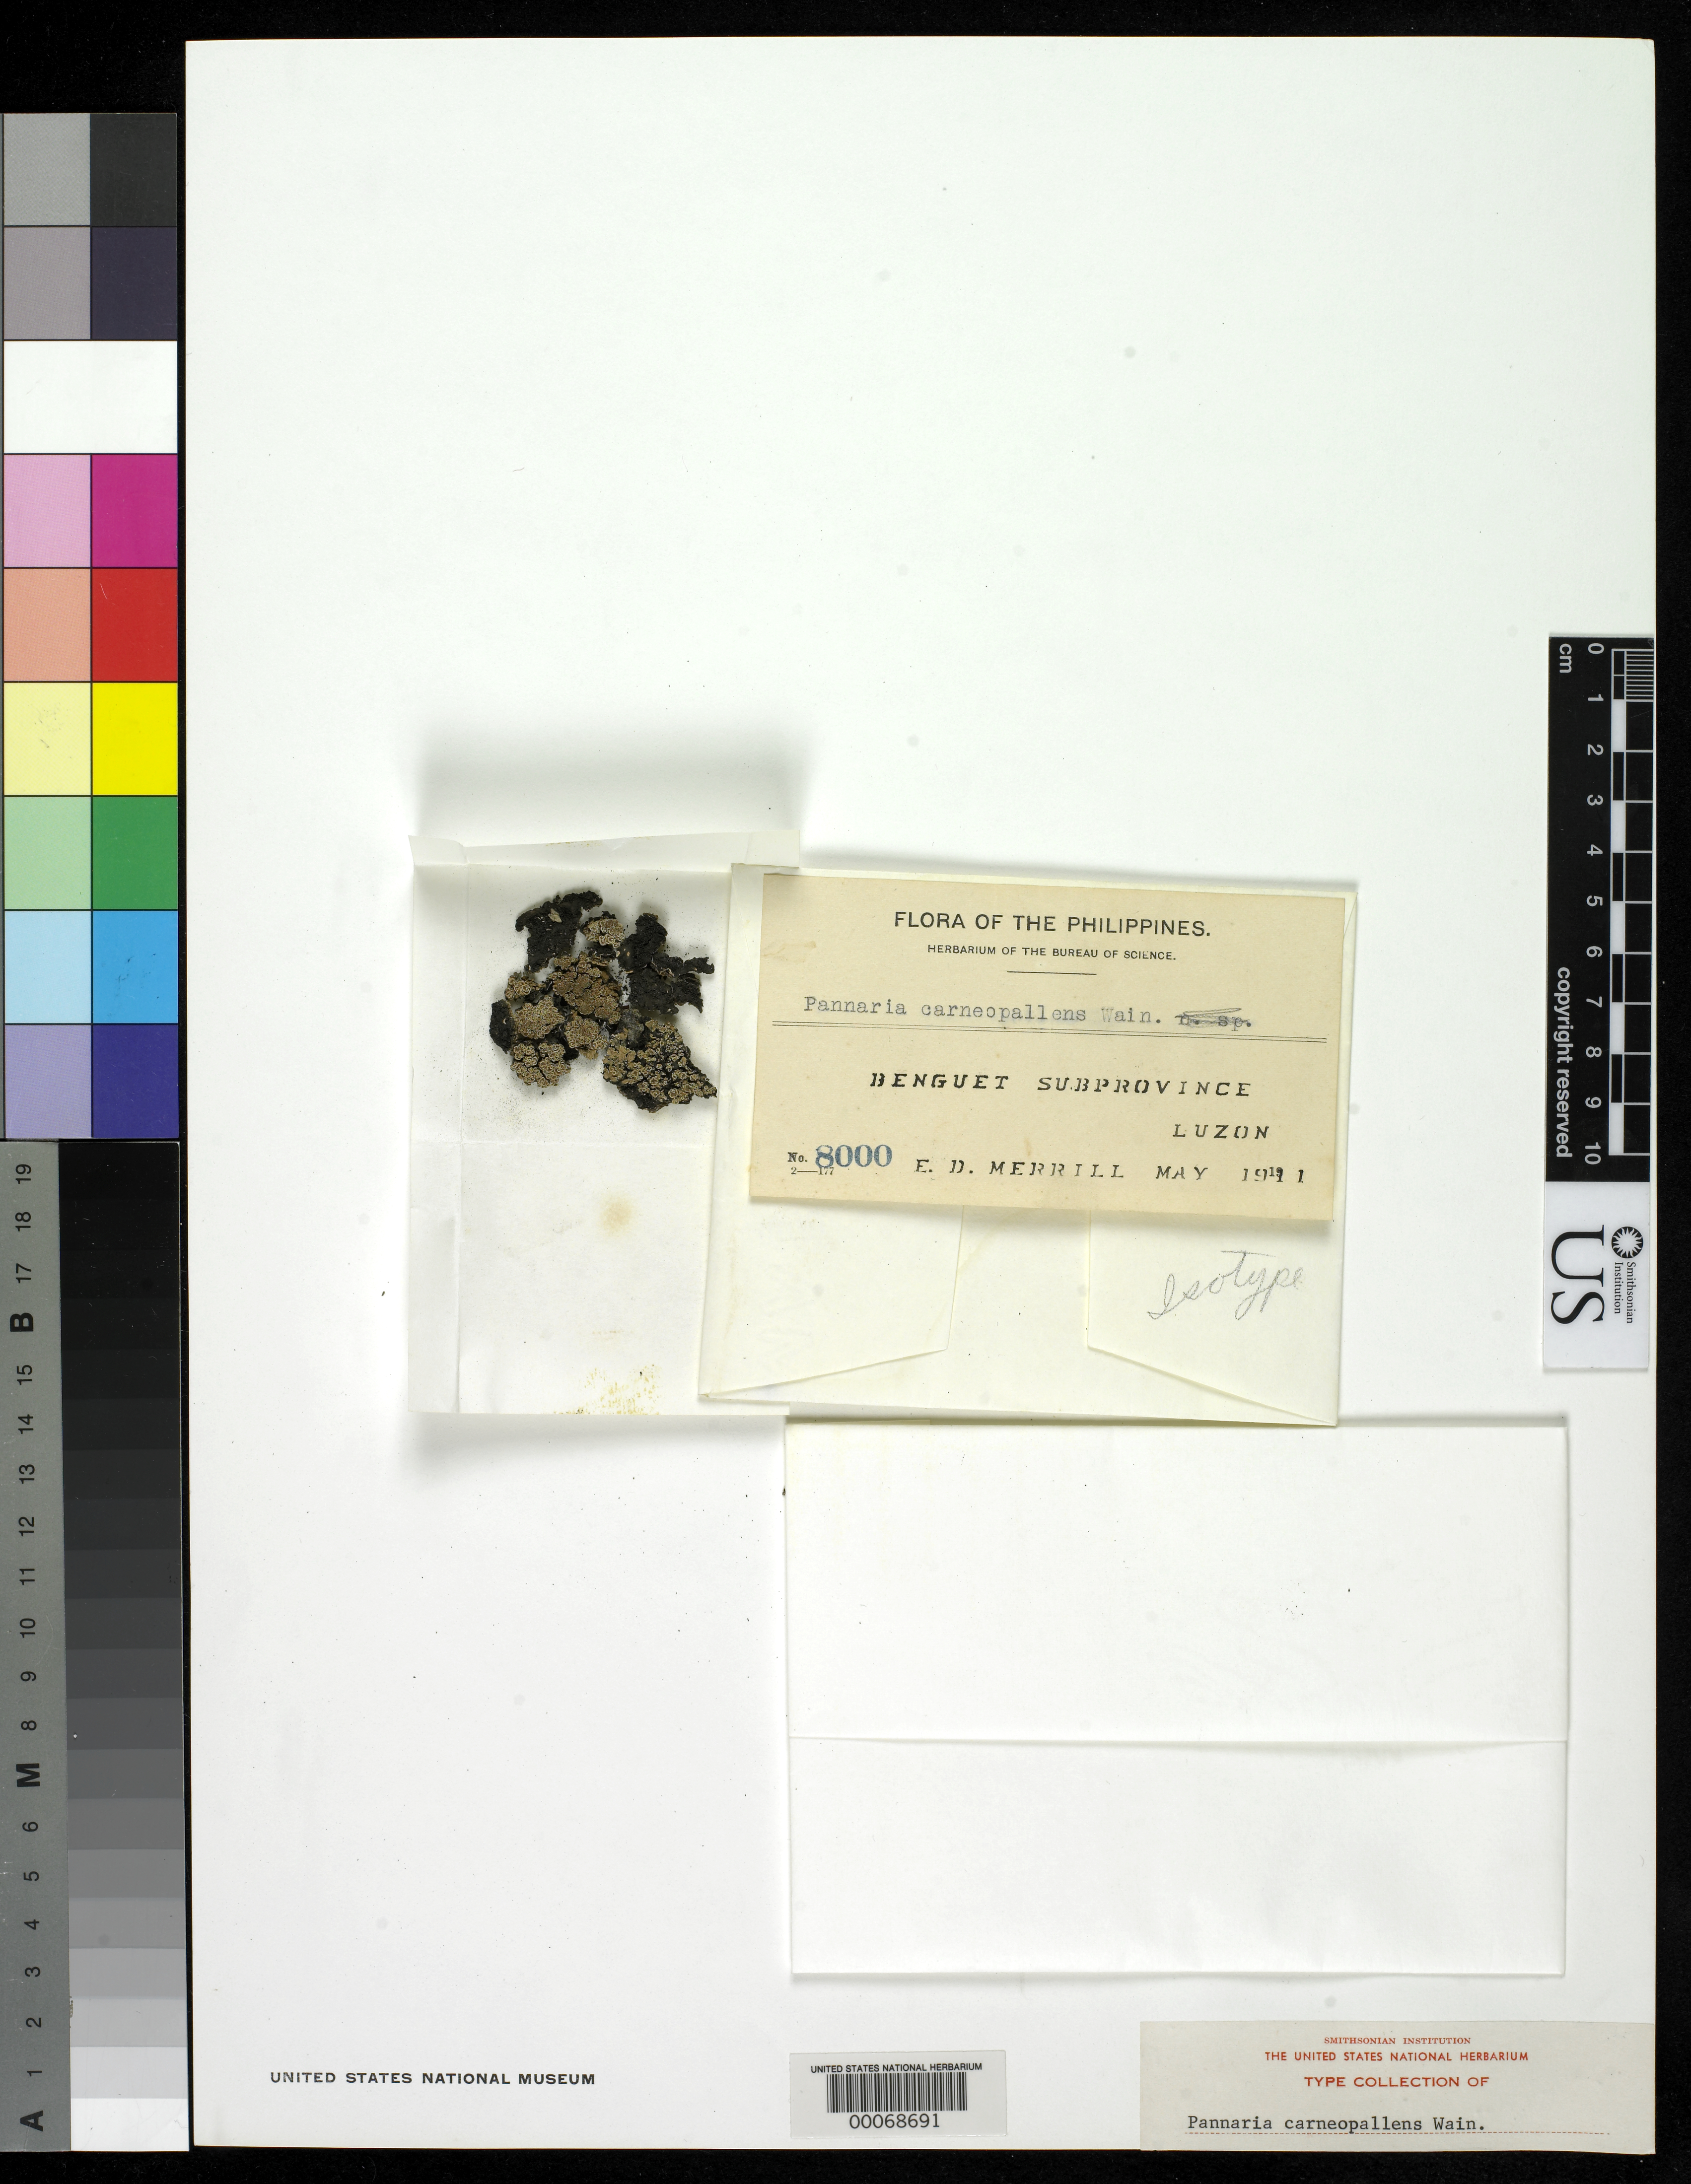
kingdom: Fungi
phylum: Ascomycota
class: Lecanoromycetes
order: Peltigerales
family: Pannariaceae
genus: Pannaria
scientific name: Pannaria carneopallens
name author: Vain.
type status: Isosyntype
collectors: E. D. Merrill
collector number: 8000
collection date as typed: May 1911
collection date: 1911-05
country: Philippines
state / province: Cordillera (Administrative Region)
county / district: Benguet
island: Luzon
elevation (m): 1500